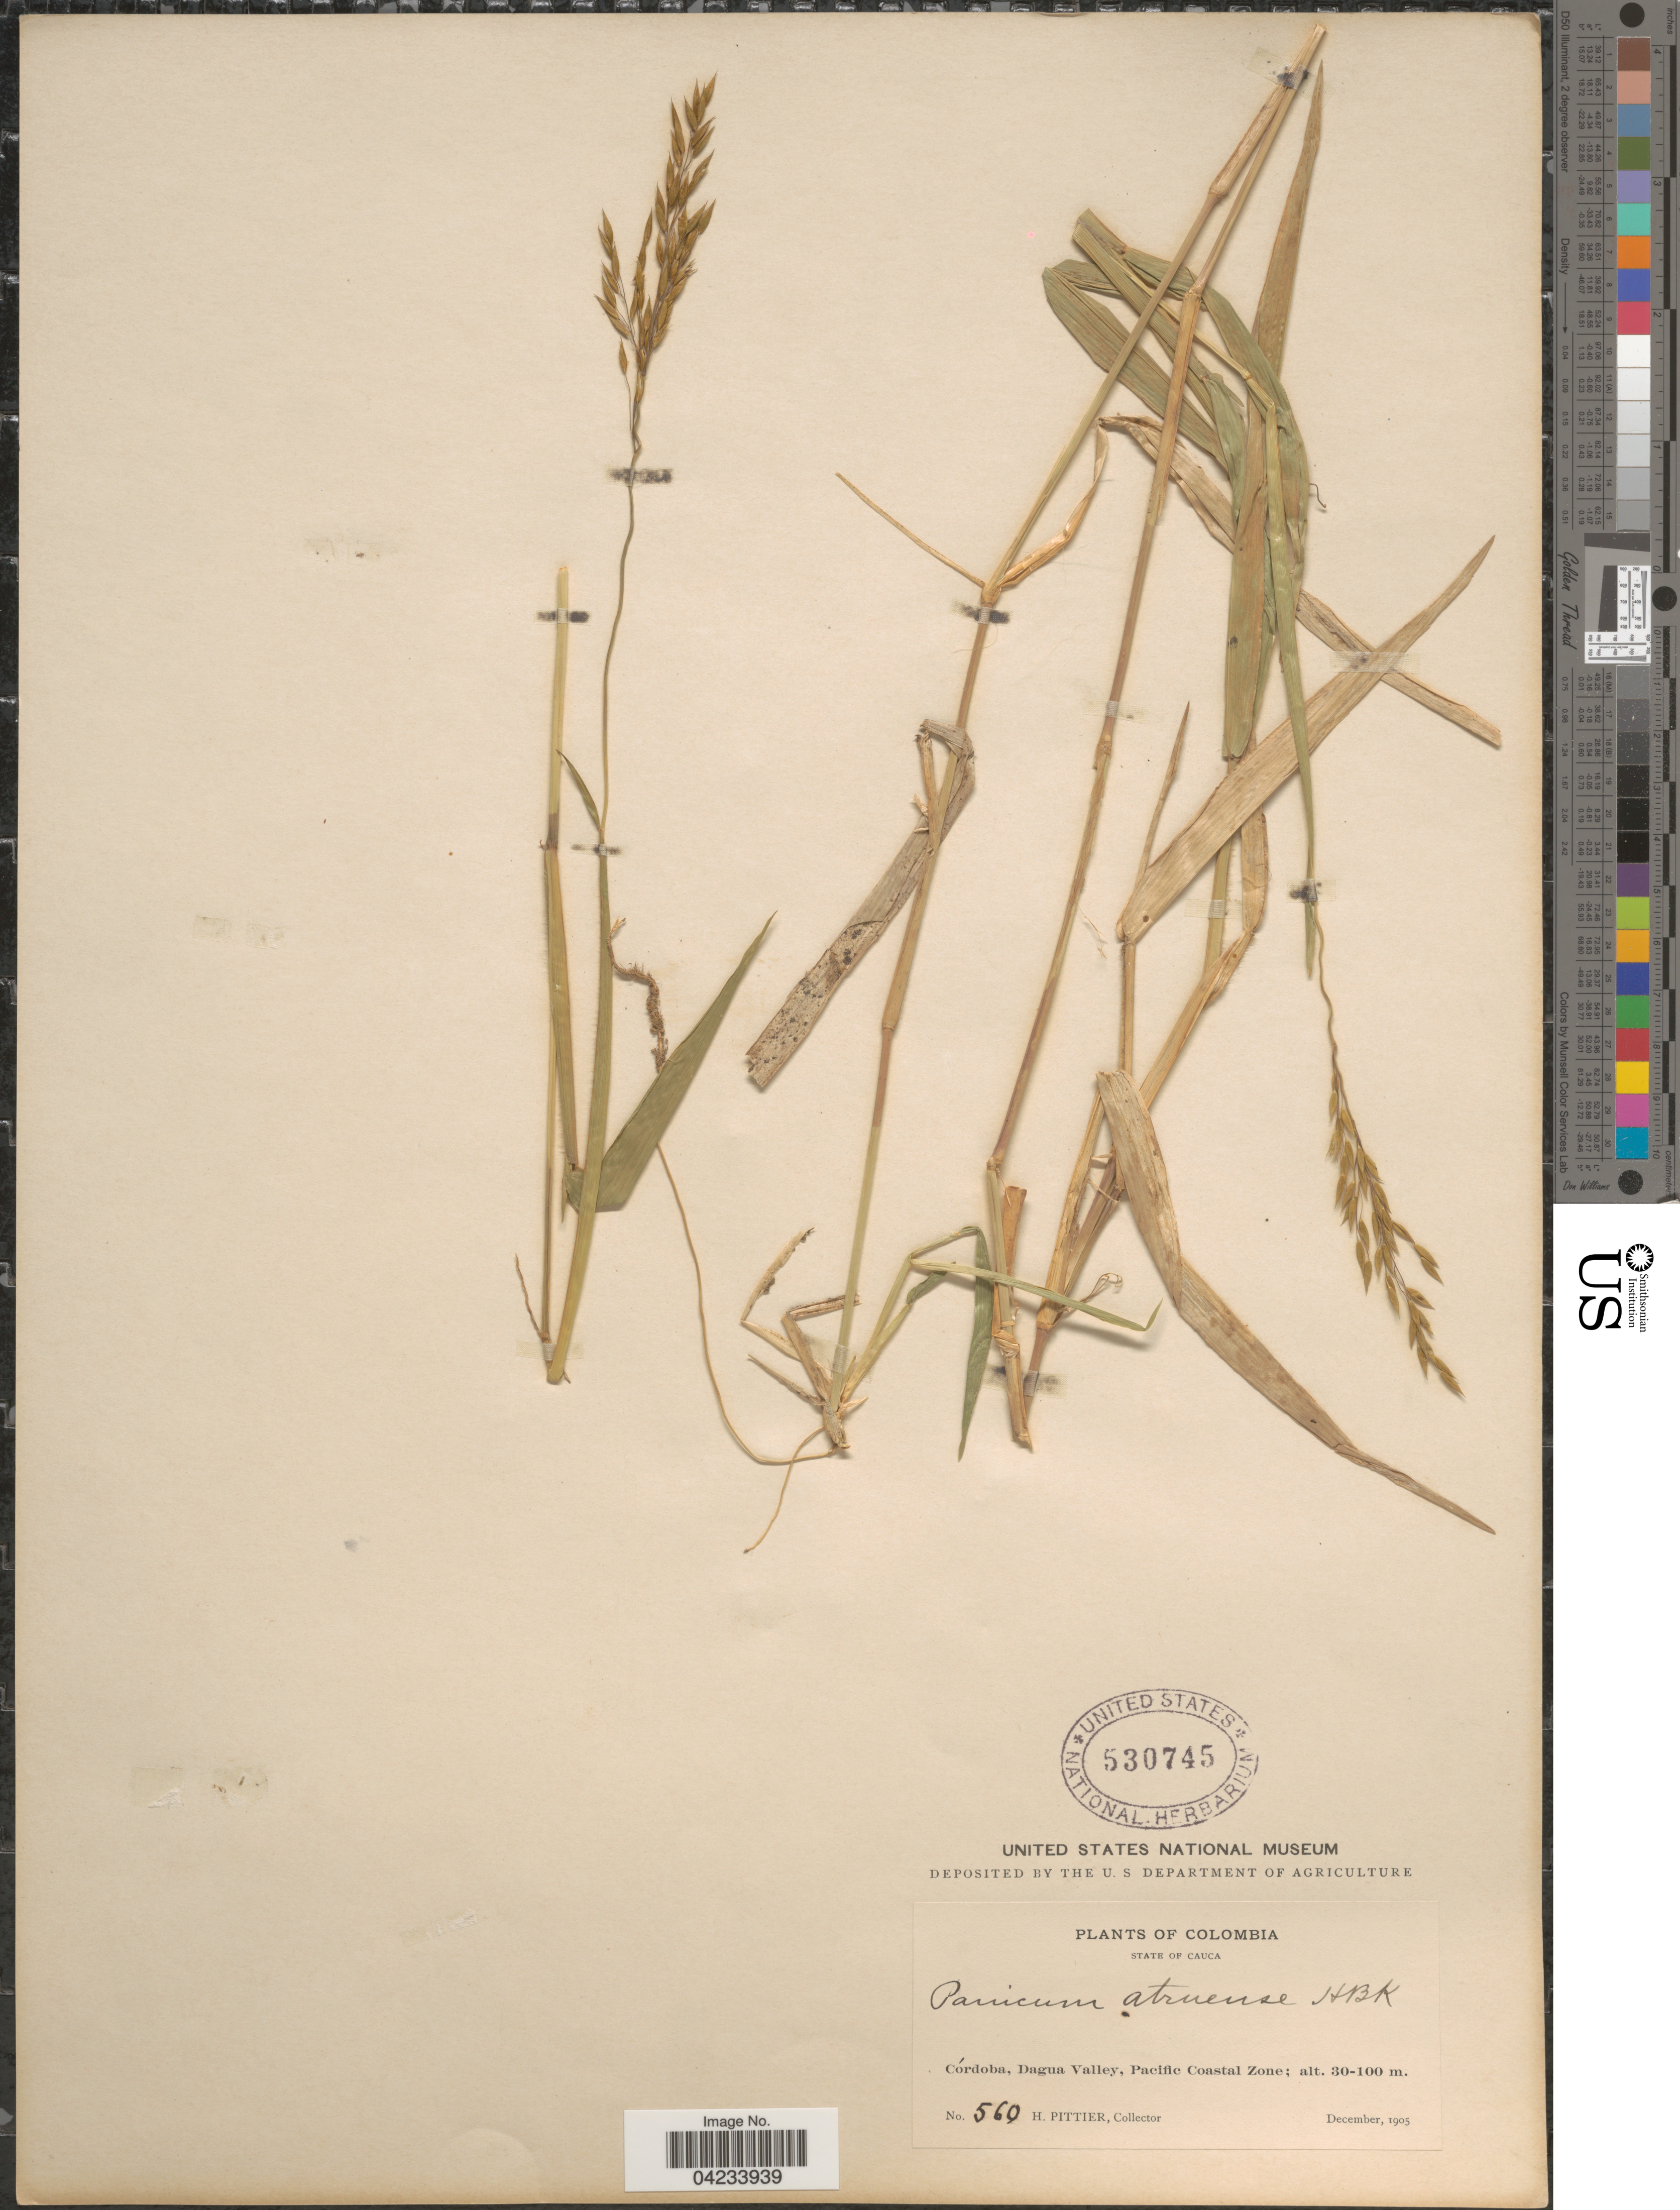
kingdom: Plantae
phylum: Tracheophyta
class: Liliopsida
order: Poales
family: Poaceae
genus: Homolepis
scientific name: Homolepis aturensis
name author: (Kunth) Chase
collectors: H. F. Pittier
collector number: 560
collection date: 1905-12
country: Colombia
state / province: Cauca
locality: Córdoba, Dagua Valley, Pacific Coastal Zone.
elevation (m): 30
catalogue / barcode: US 530745